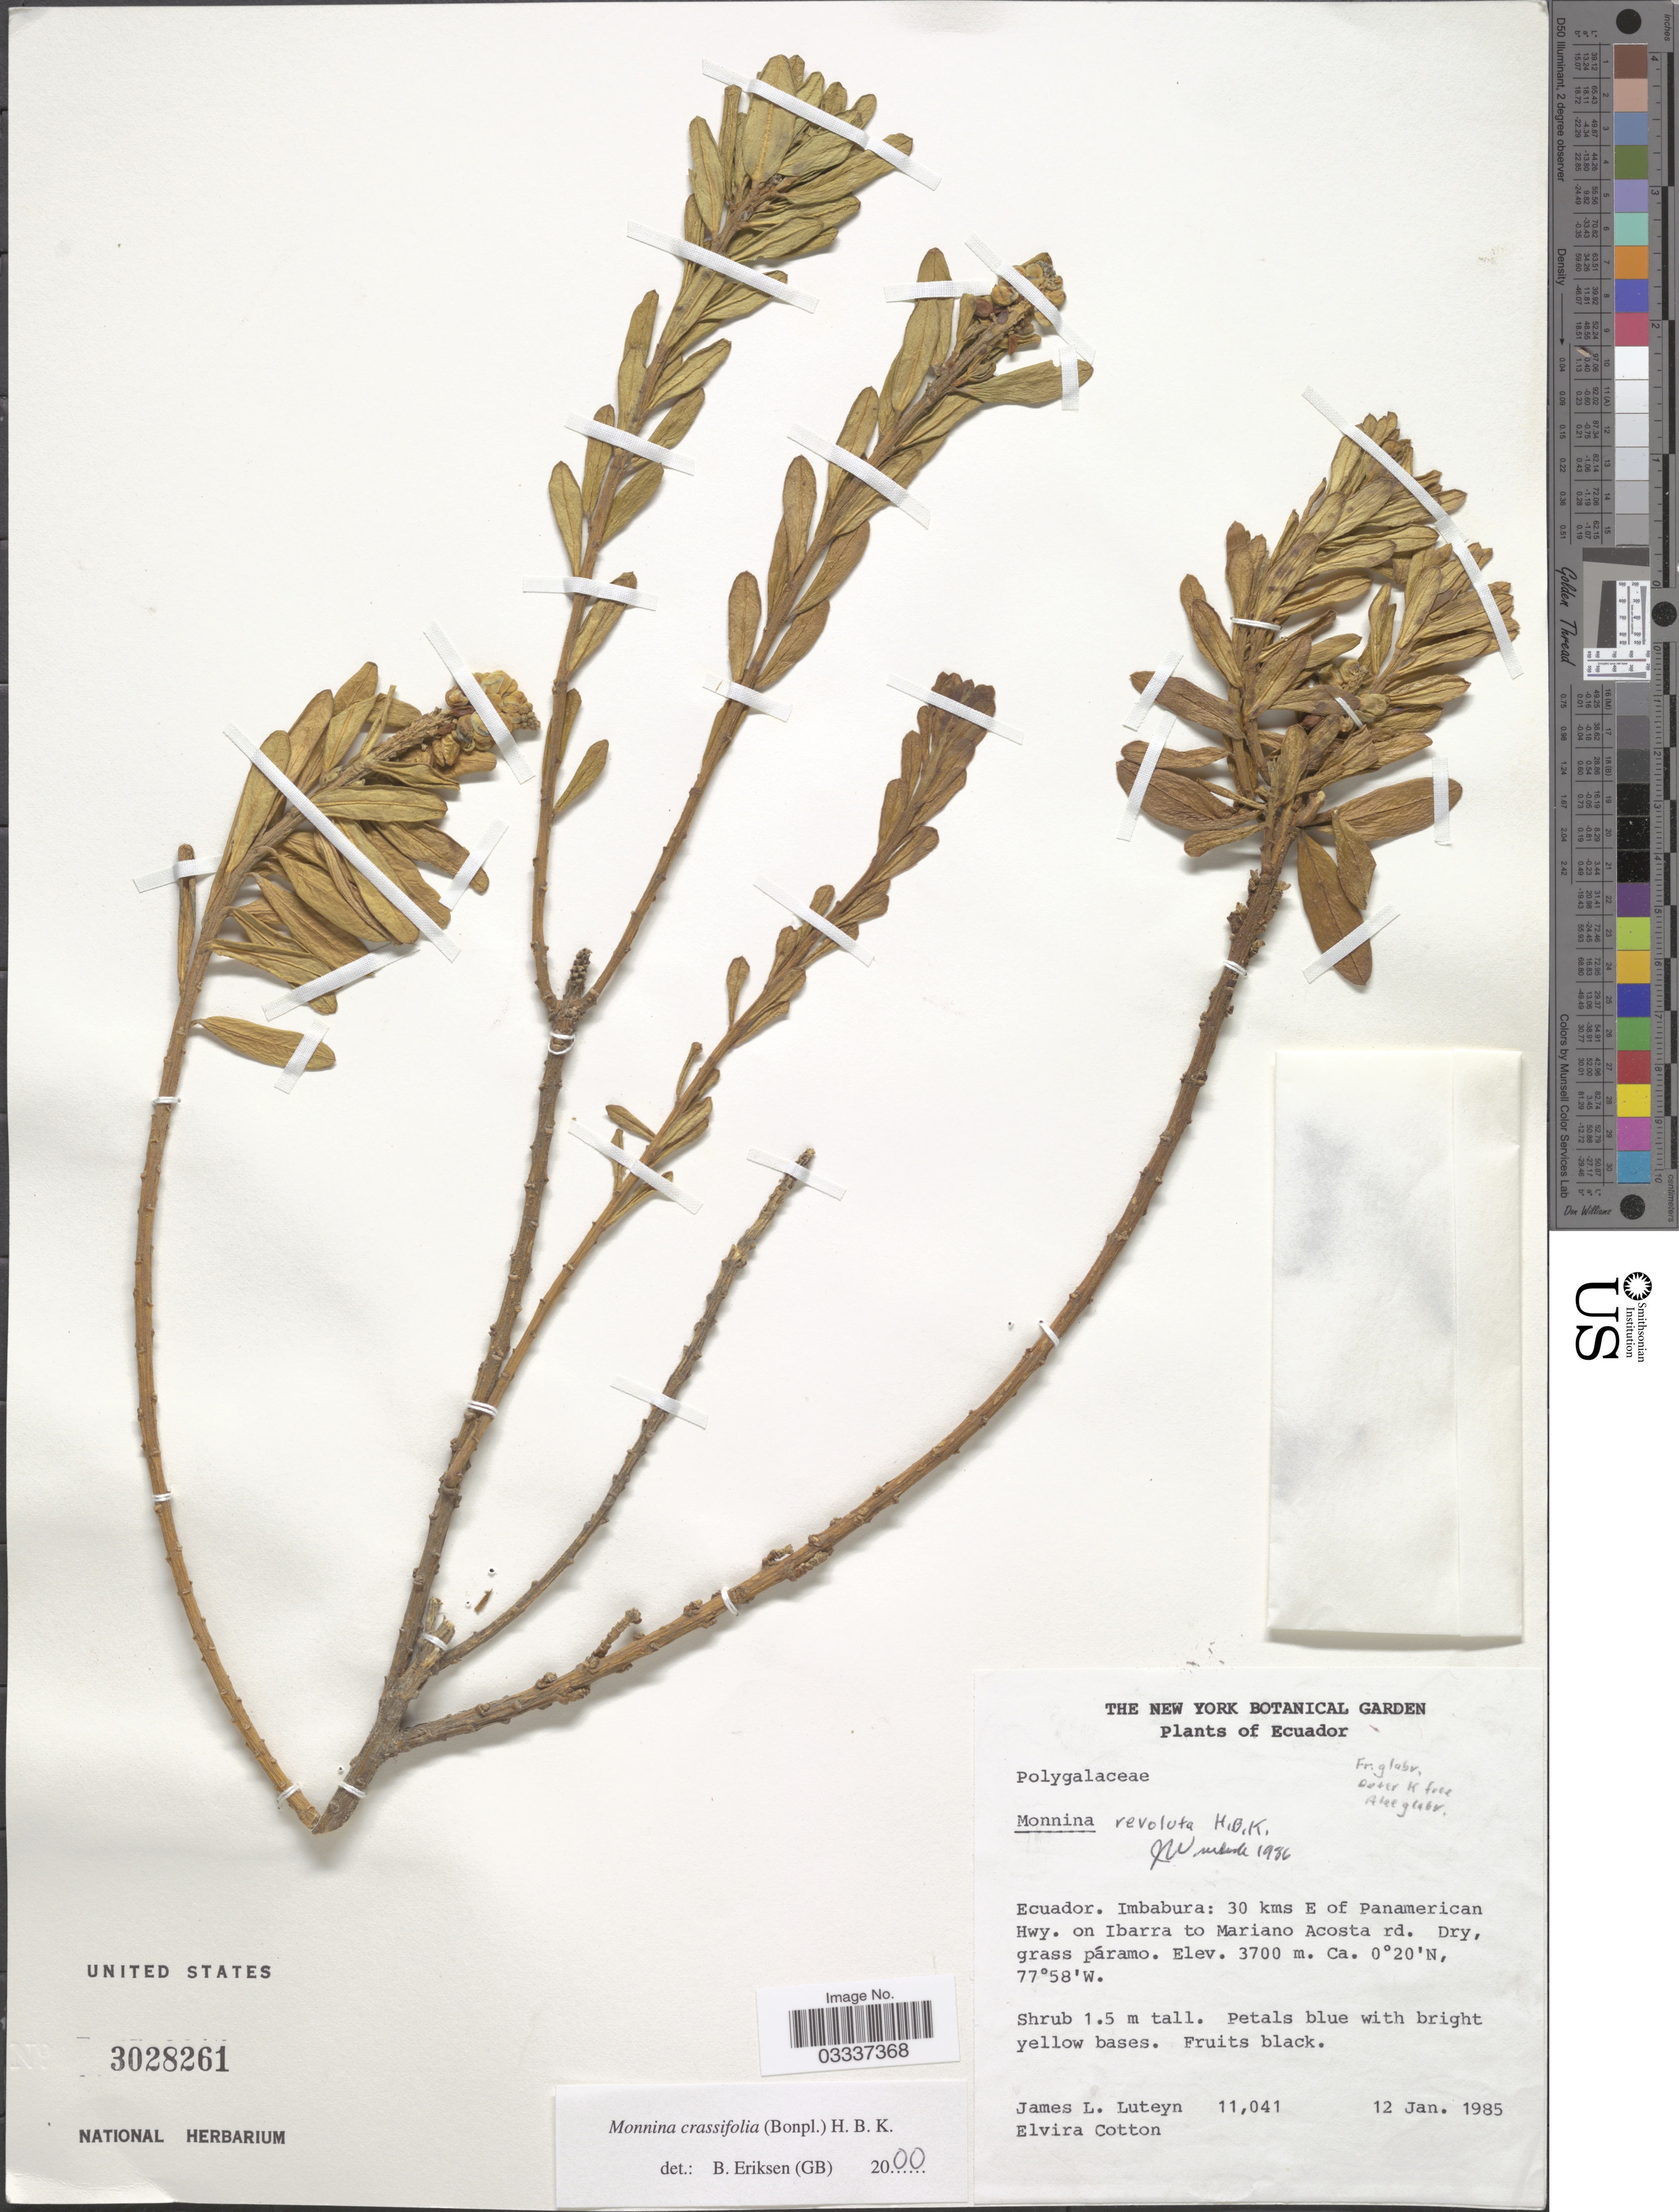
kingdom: Plantae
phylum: Tracheophyta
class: Magnoliopsida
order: Fabales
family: Polygalaceae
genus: Monnina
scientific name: Monnina crassifolia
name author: (Bonpl.) Kunth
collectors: J. Luteyn & E. Cotton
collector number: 11041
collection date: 1985-01-12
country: Ecuador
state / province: Imbabura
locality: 30 kms E of Panamerican Hwy. on Ibarra to Mariano Acosta rd.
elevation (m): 3700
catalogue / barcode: US 3028261